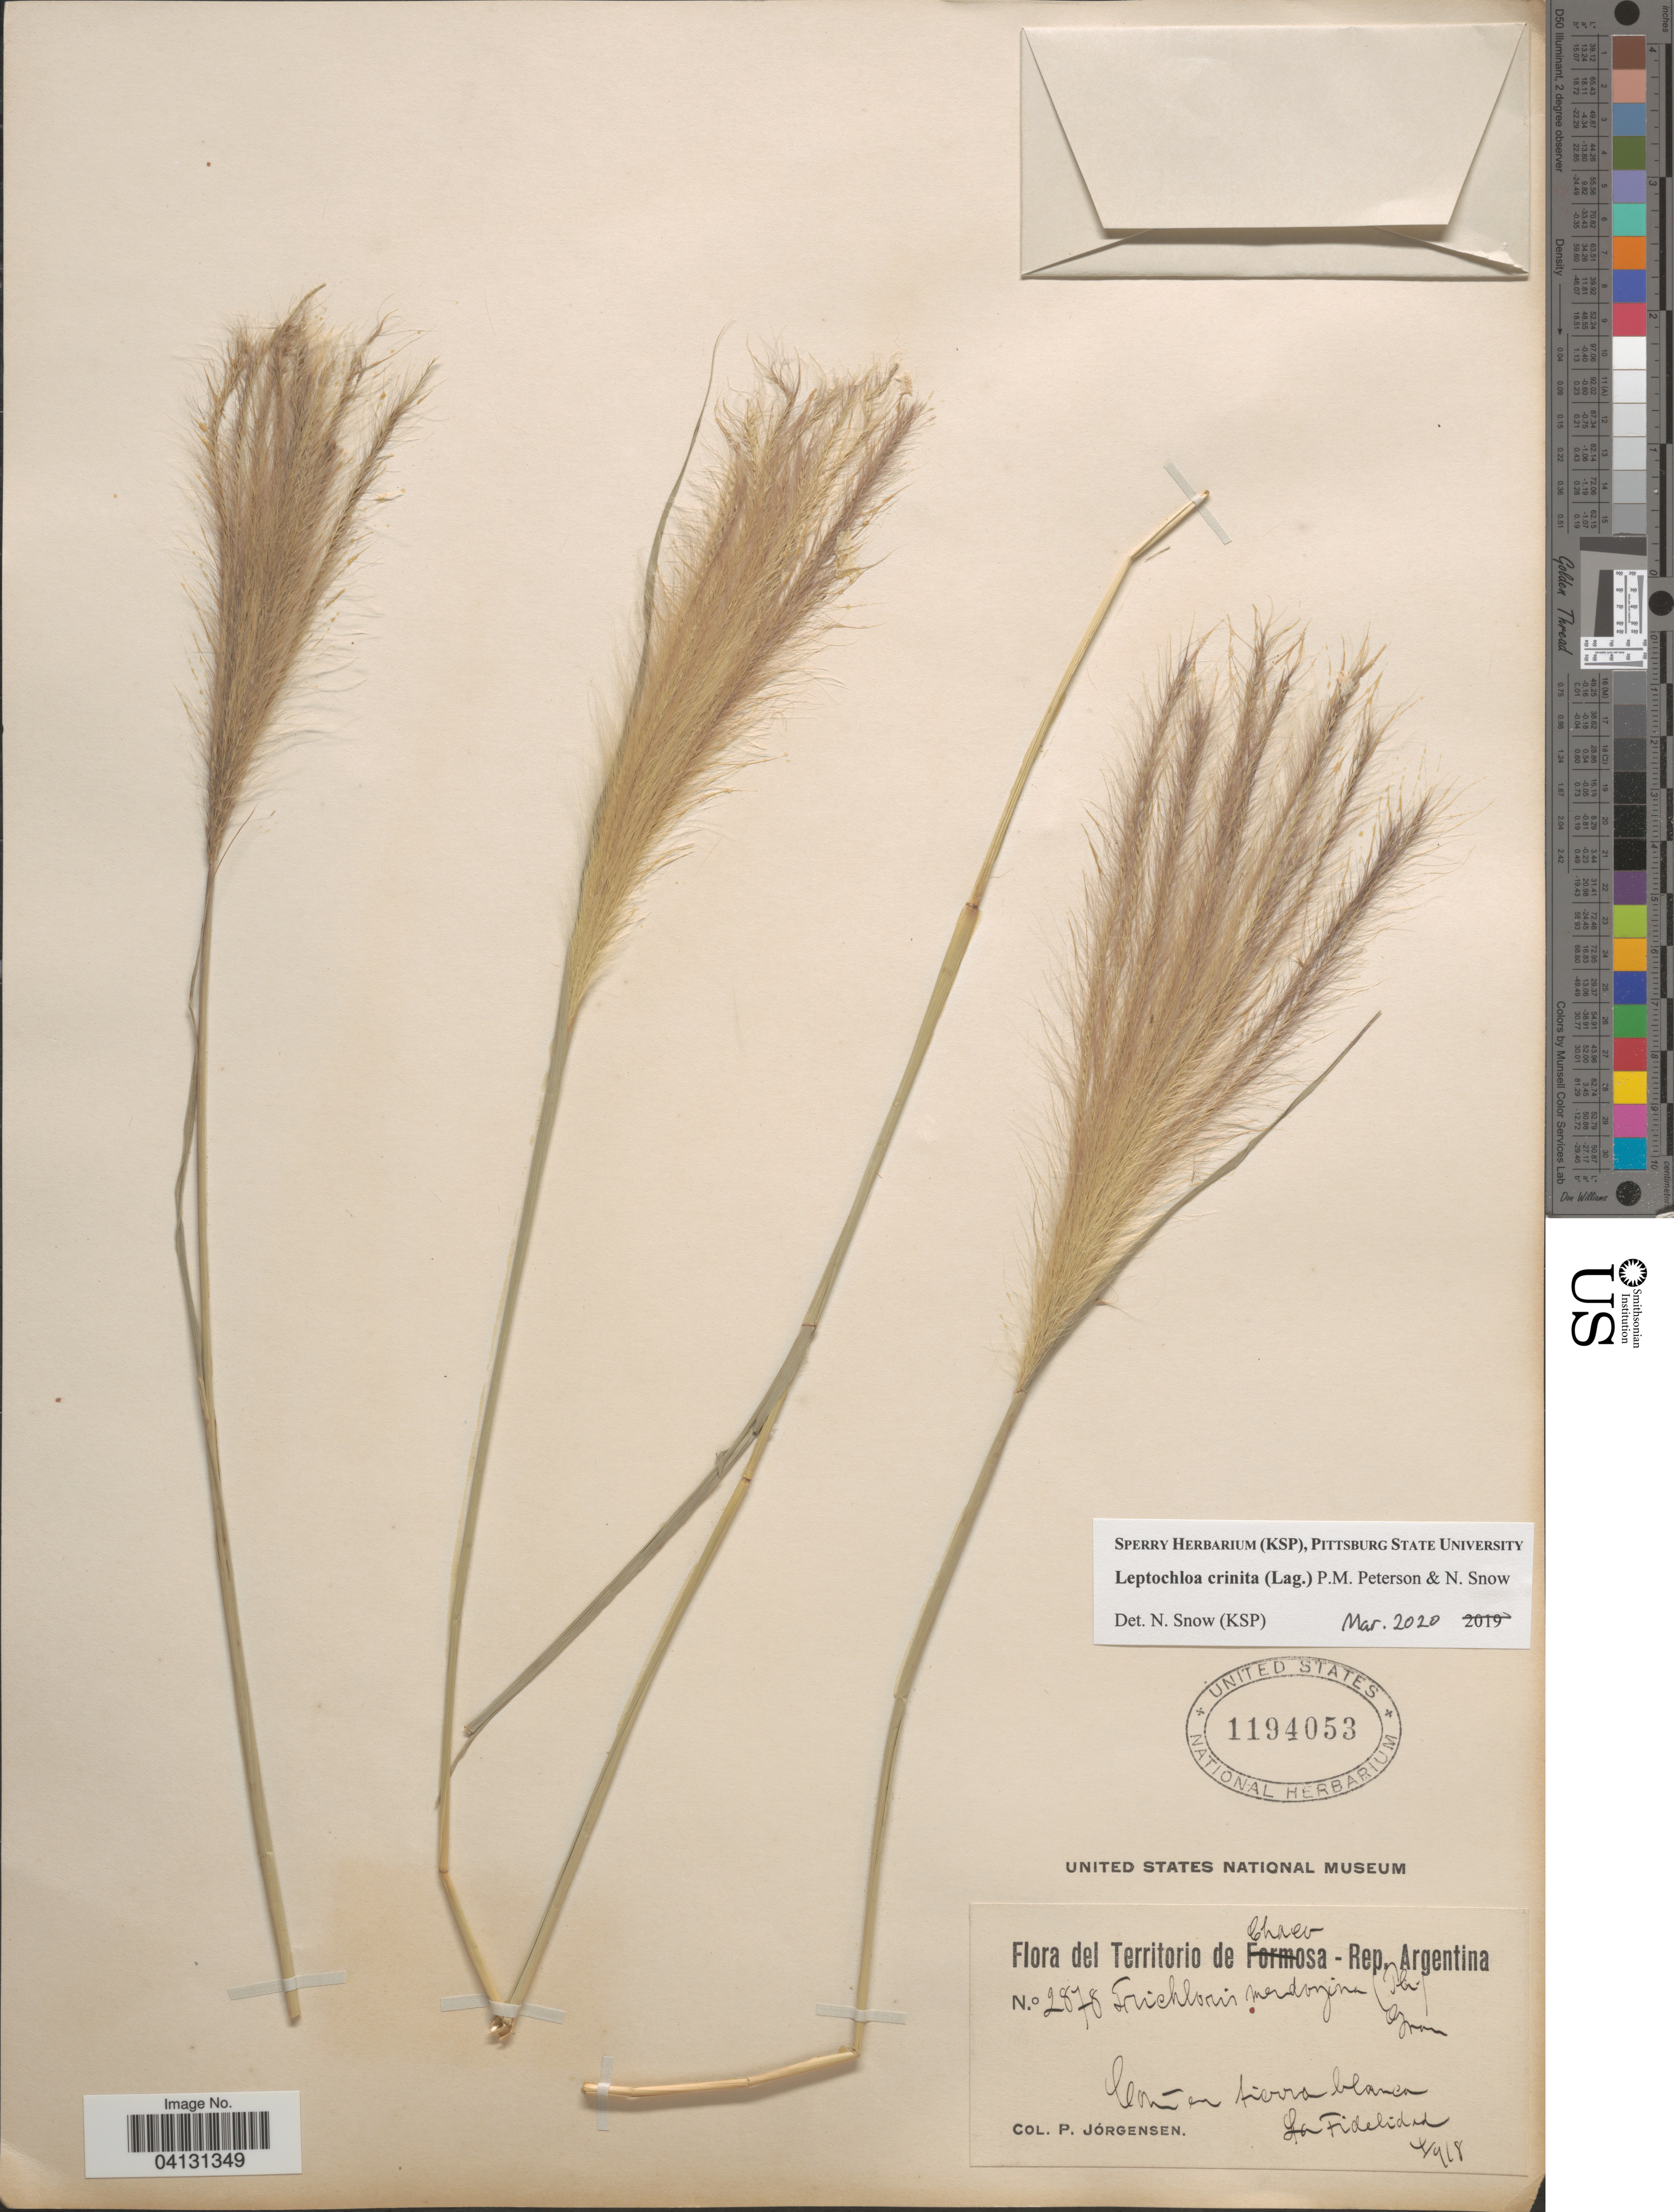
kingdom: Plantae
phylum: Tracheophyta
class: Liliopsida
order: Poales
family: Poaceae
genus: Leptochloa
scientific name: Leptochloa crinita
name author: (Lag.) P.M. Peterson & N. Snow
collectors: P. Jörgensen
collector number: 2878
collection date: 1918-07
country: Argentina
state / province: Chaco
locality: Rep. Argentina. En Sierra blanca. La Fidelidad.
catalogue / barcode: US 1194053